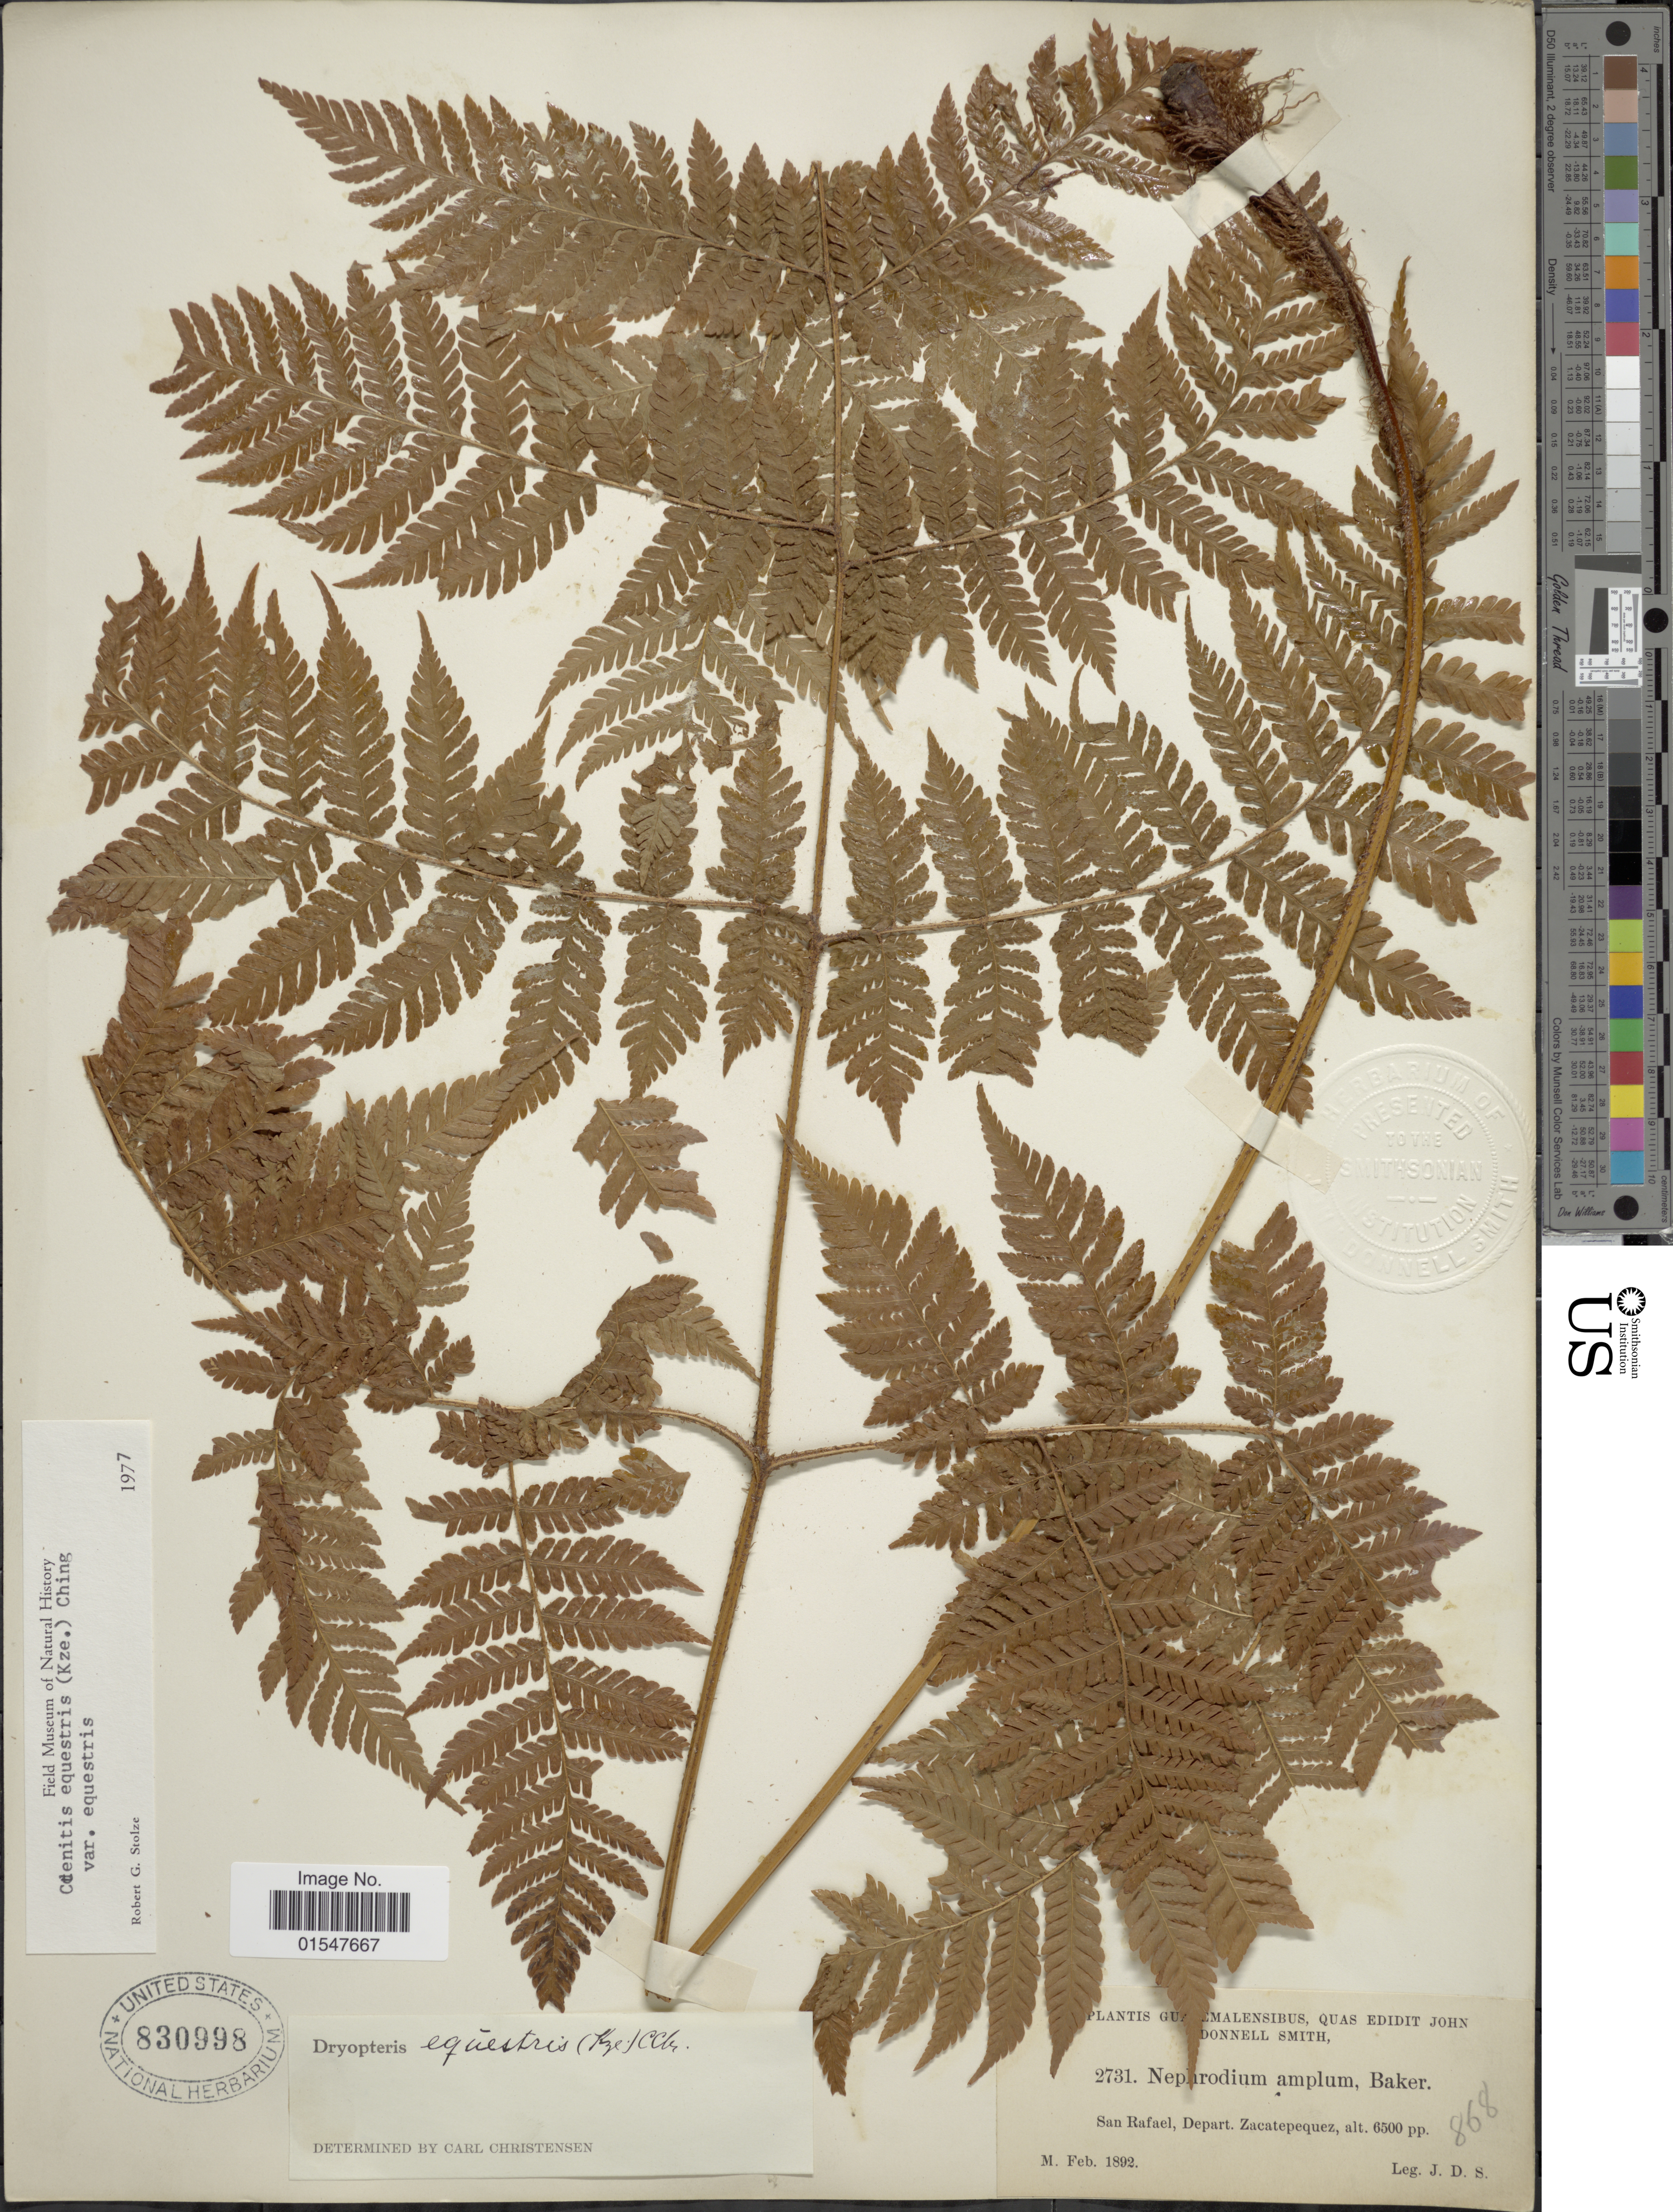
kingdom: Plantae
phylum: Tracheophyta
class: Polypodiopsida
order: Polypodiales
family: Dryopteridaceae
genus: Ctenitis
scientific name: Ctenitis equestris var. equestris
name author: (Kunze) Ching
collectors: J. Donnell Smith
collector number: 2731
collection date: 1892-02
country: Guatemala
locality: San Rafael, Depart. Zacatepequez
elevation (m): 1981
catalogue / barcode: US 830998